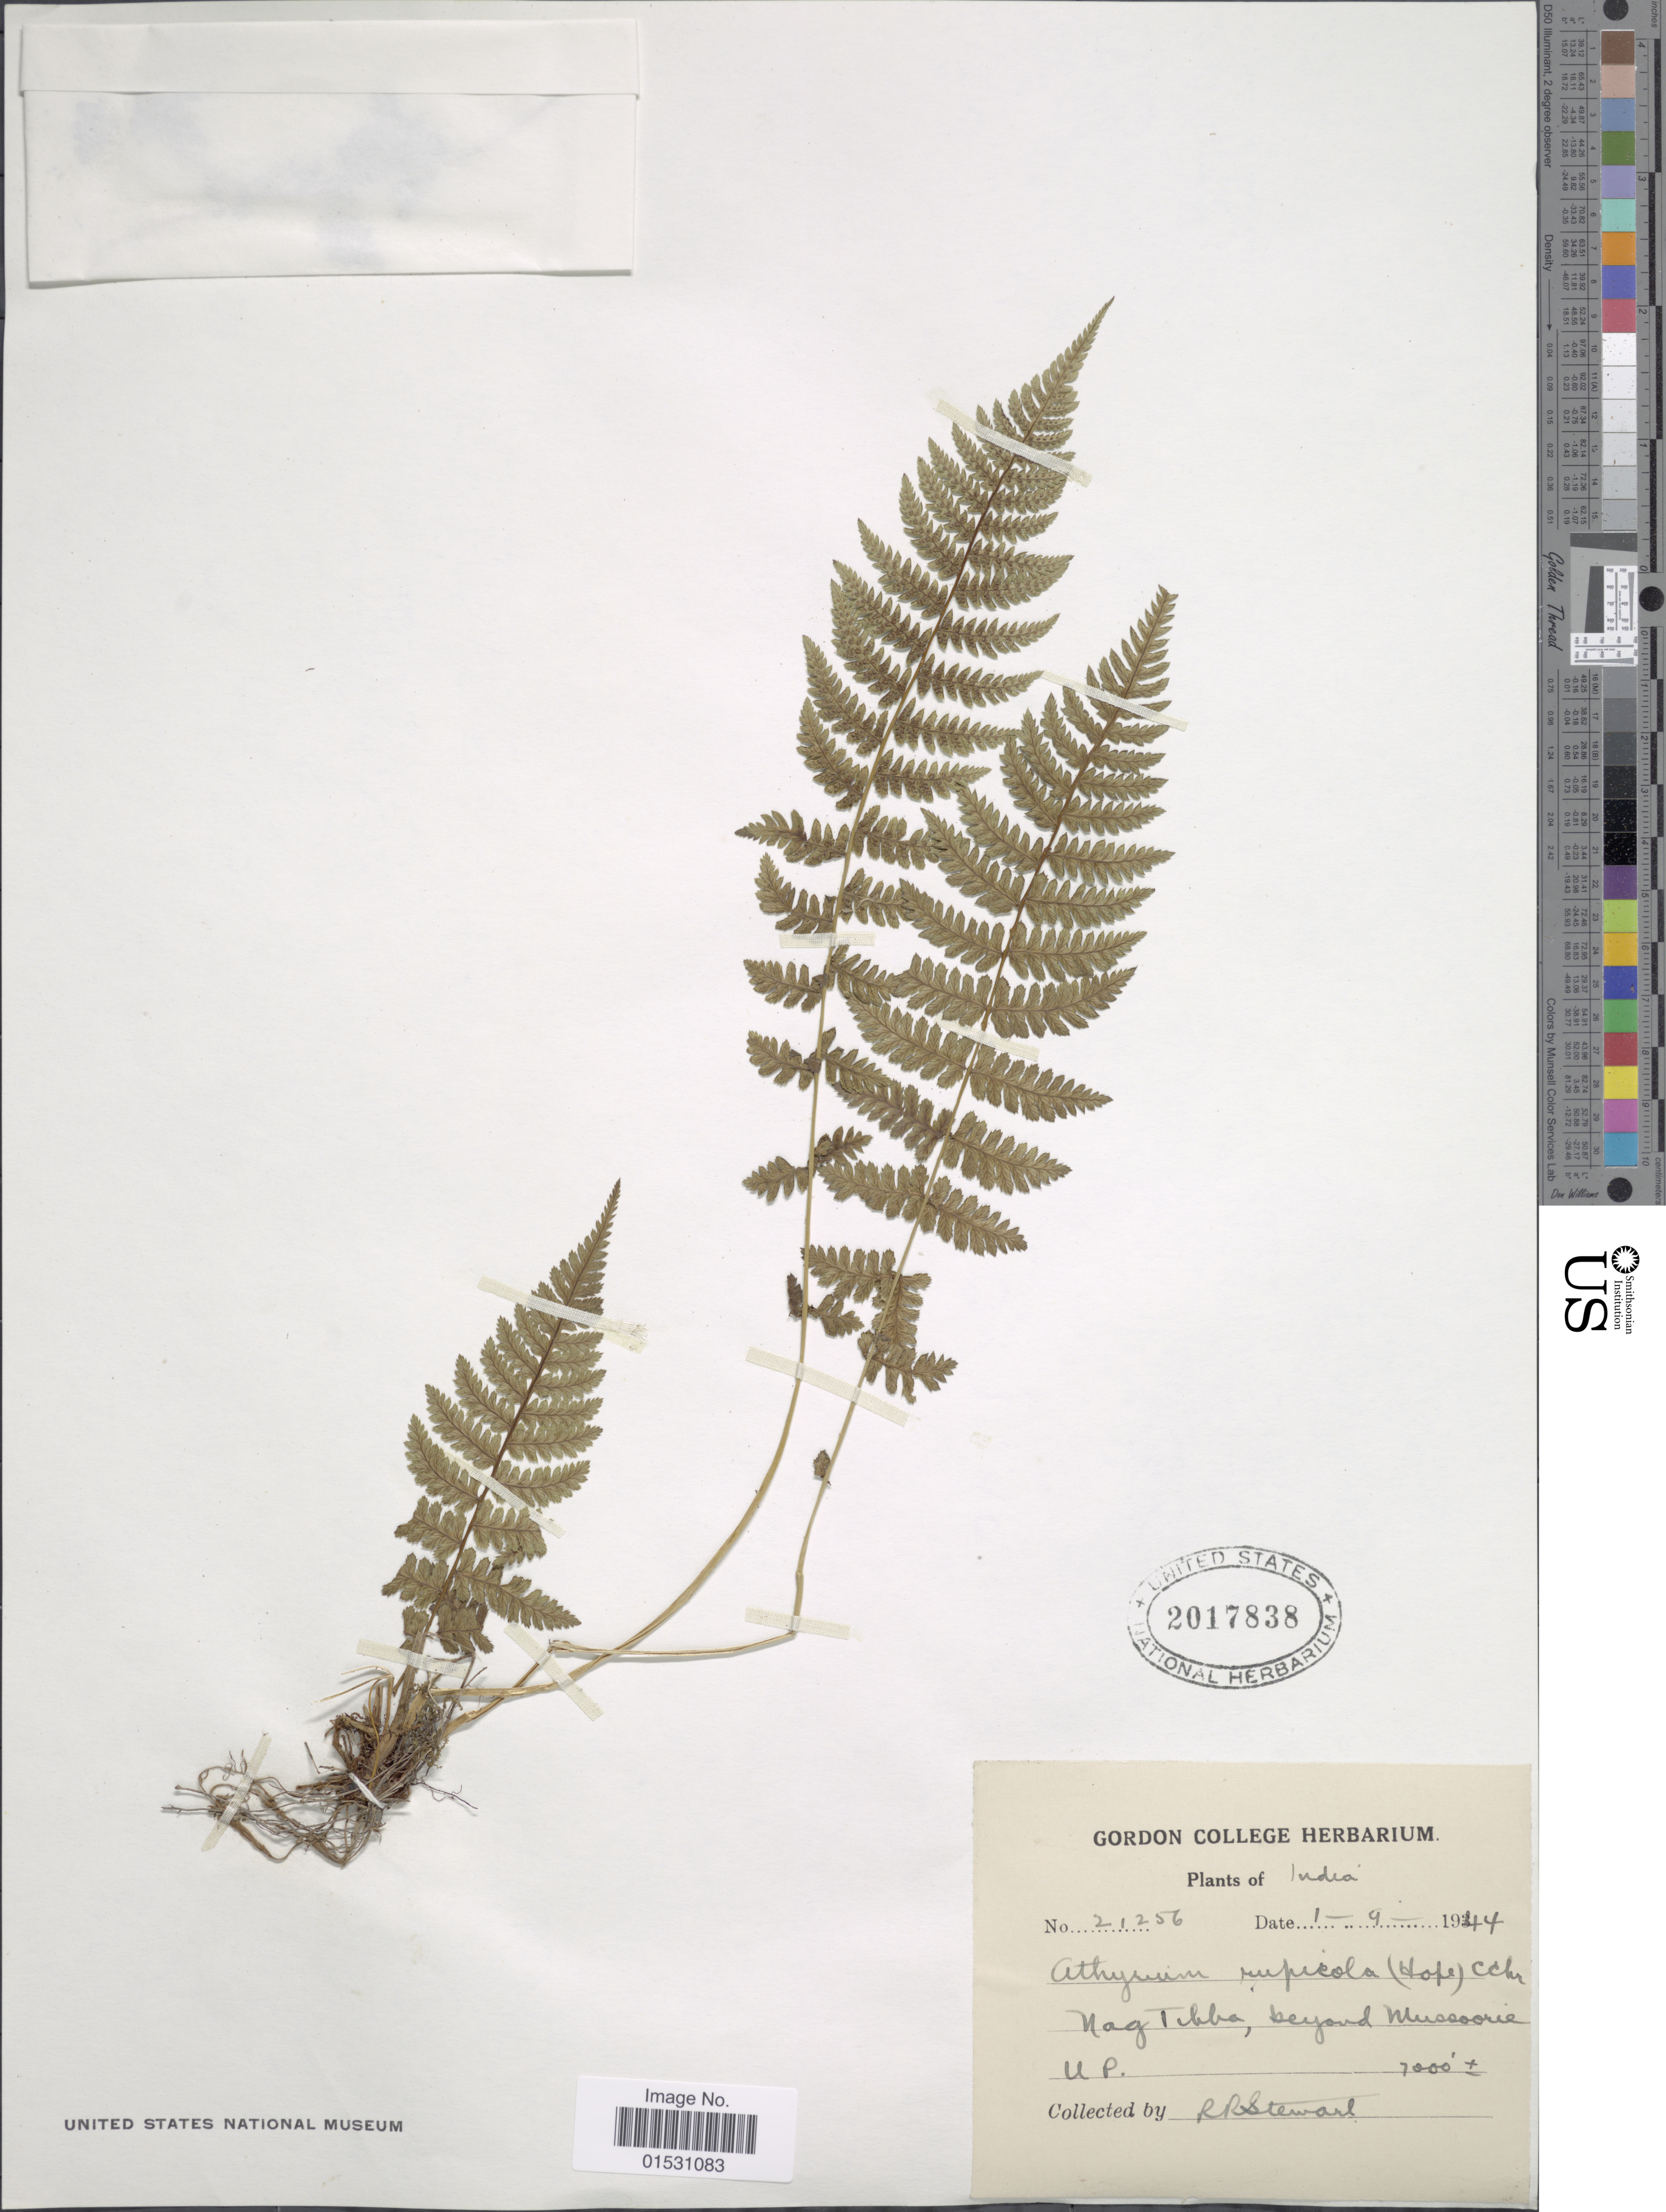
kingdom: Plantae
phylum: Tracheophyta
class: Polypodiopsida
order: Polypodiales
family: Athyriaceae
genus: Athyrium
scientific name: Athyrium rupicola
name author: (C. Hope) C. Chr.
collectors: R. R. Stewart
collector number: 21256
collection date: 1944-09-01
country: India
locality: Nag Tibba, beyond Mussoorie UP.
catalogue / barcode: US 2017838